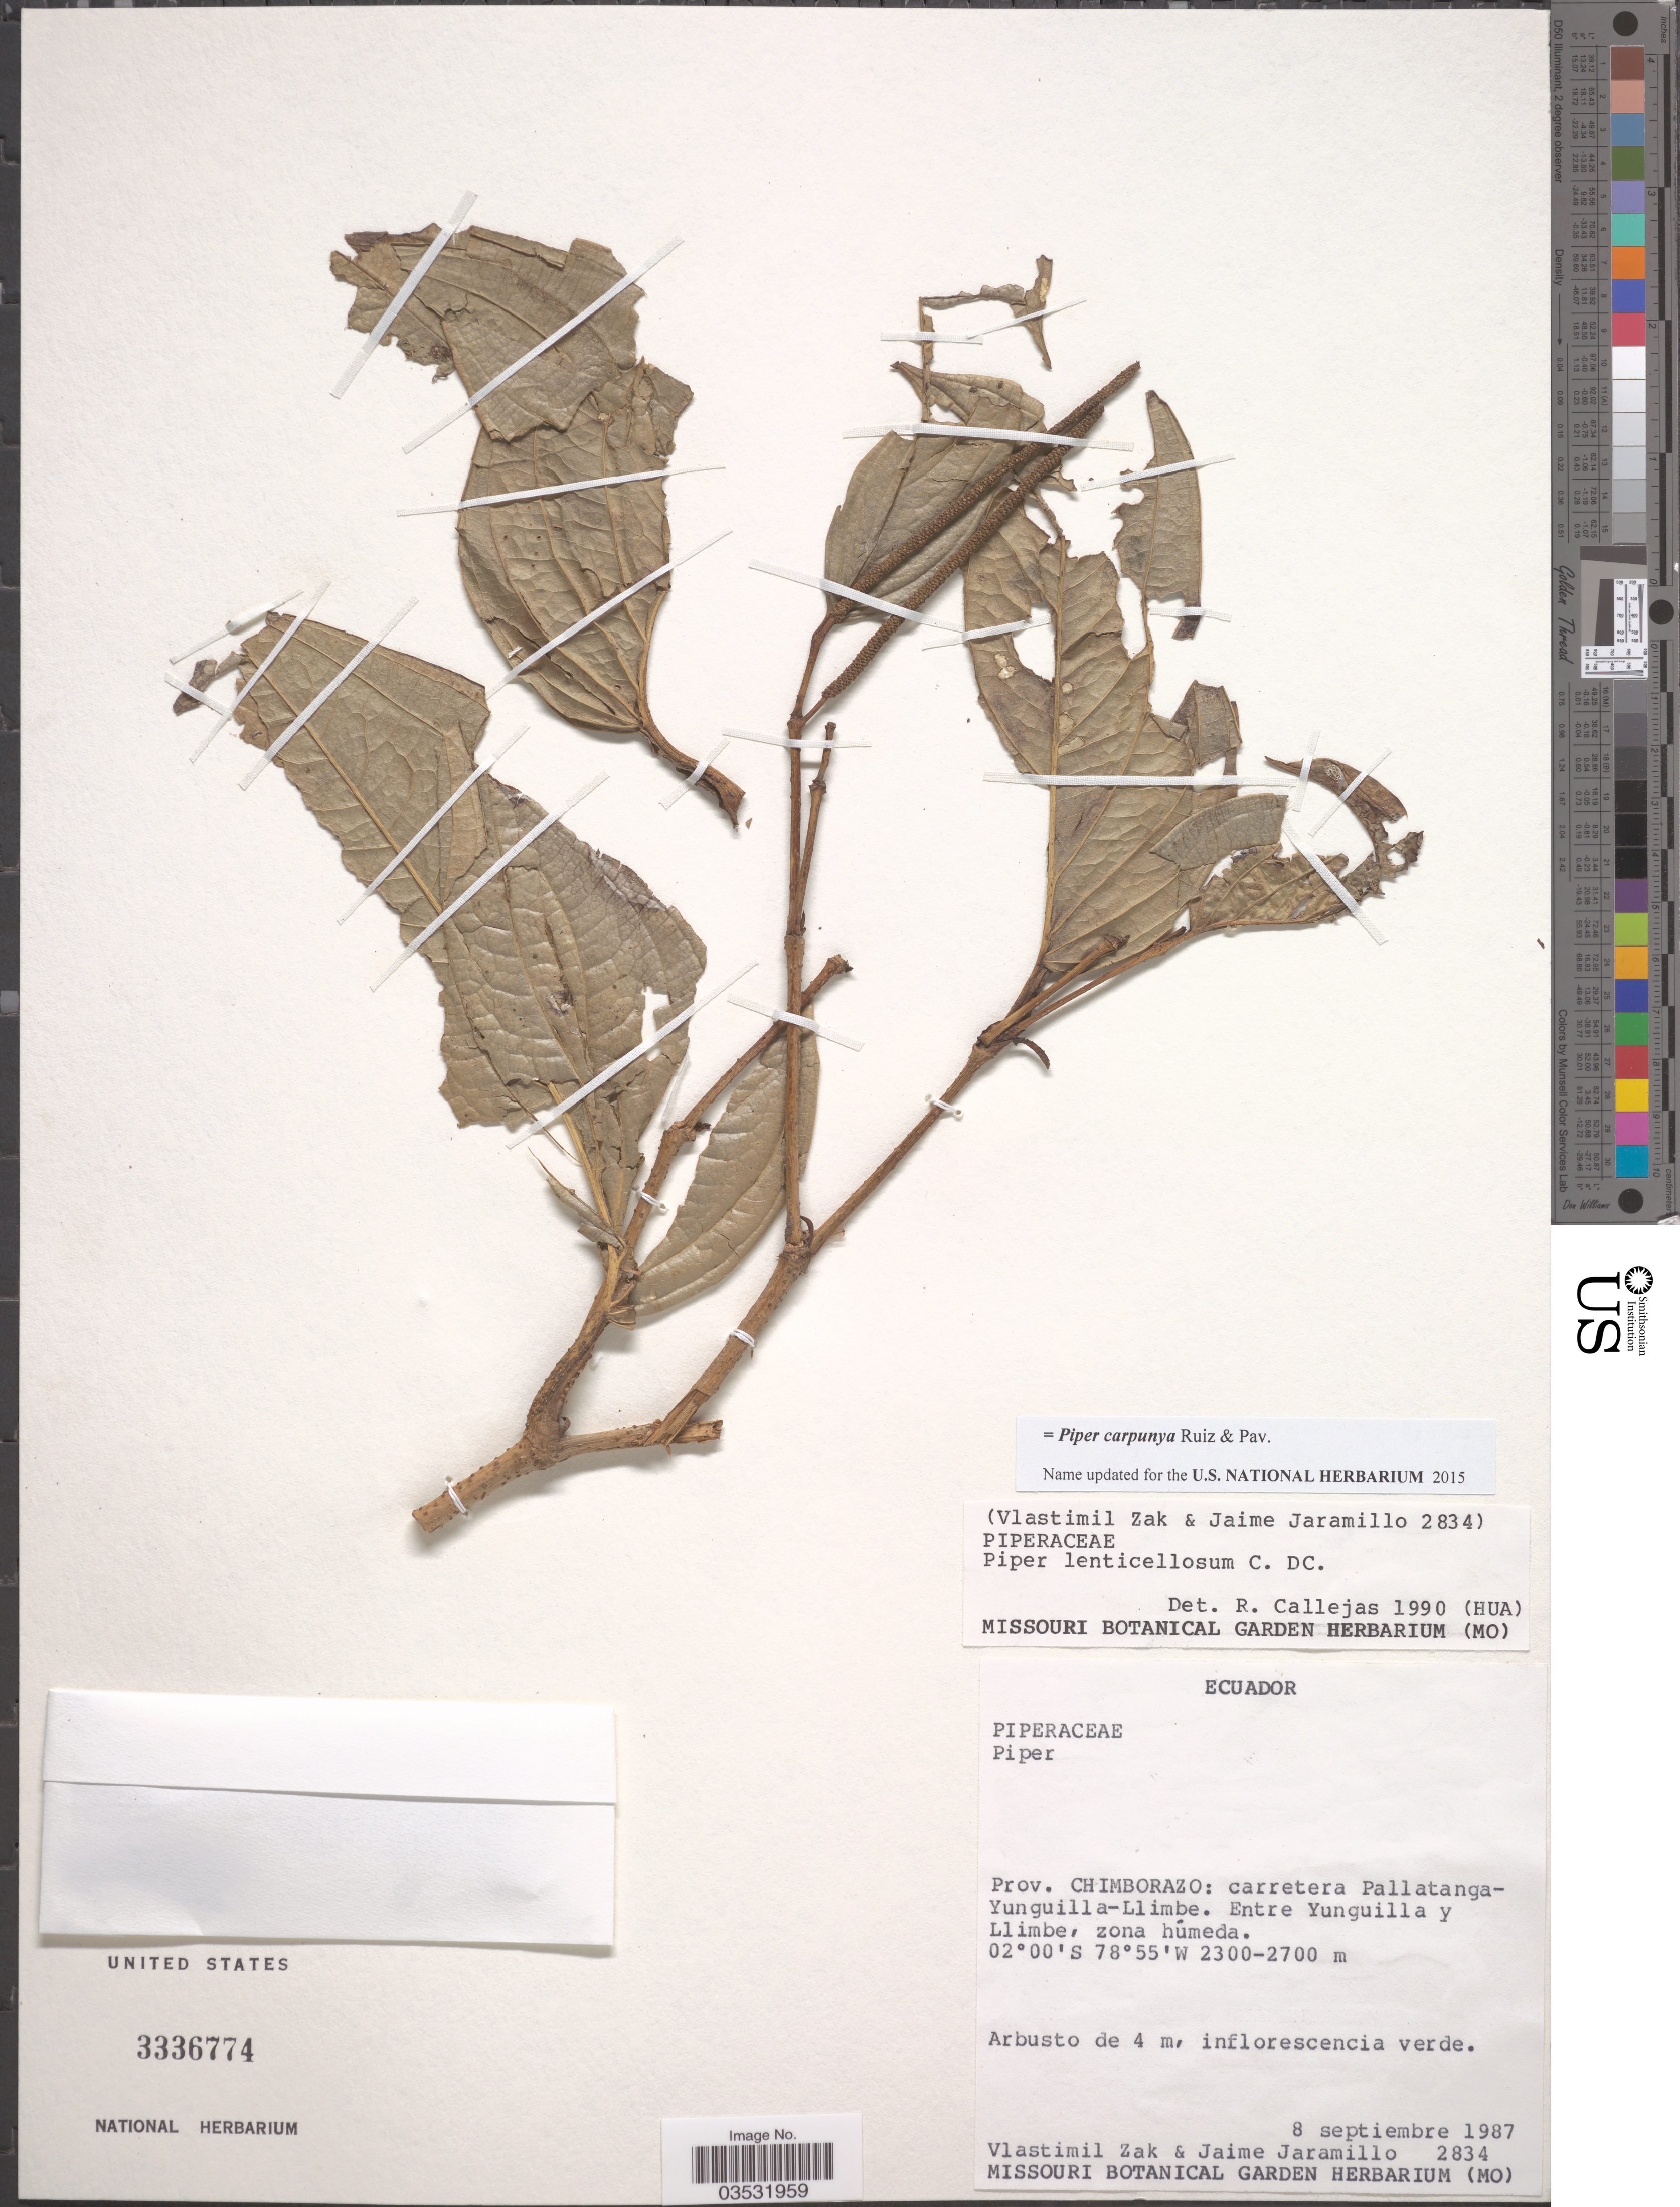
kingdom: Plantae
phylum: Tracheophyta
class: Magnoliopsida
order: Piperales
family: Piperaceae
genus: Piper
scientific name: Piper carpunya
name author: Ruiz & Pav.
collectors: V. Zak & J. Jaramillo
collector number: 2834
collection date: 1987-09-08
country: Ecuador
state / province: Chimborazo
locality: Carretera Pallatanga-Yunguilla-Llimbe. Entre Yunguilla y Llimbe, zona húmeda.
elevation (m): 2300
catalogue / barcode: US 3336774